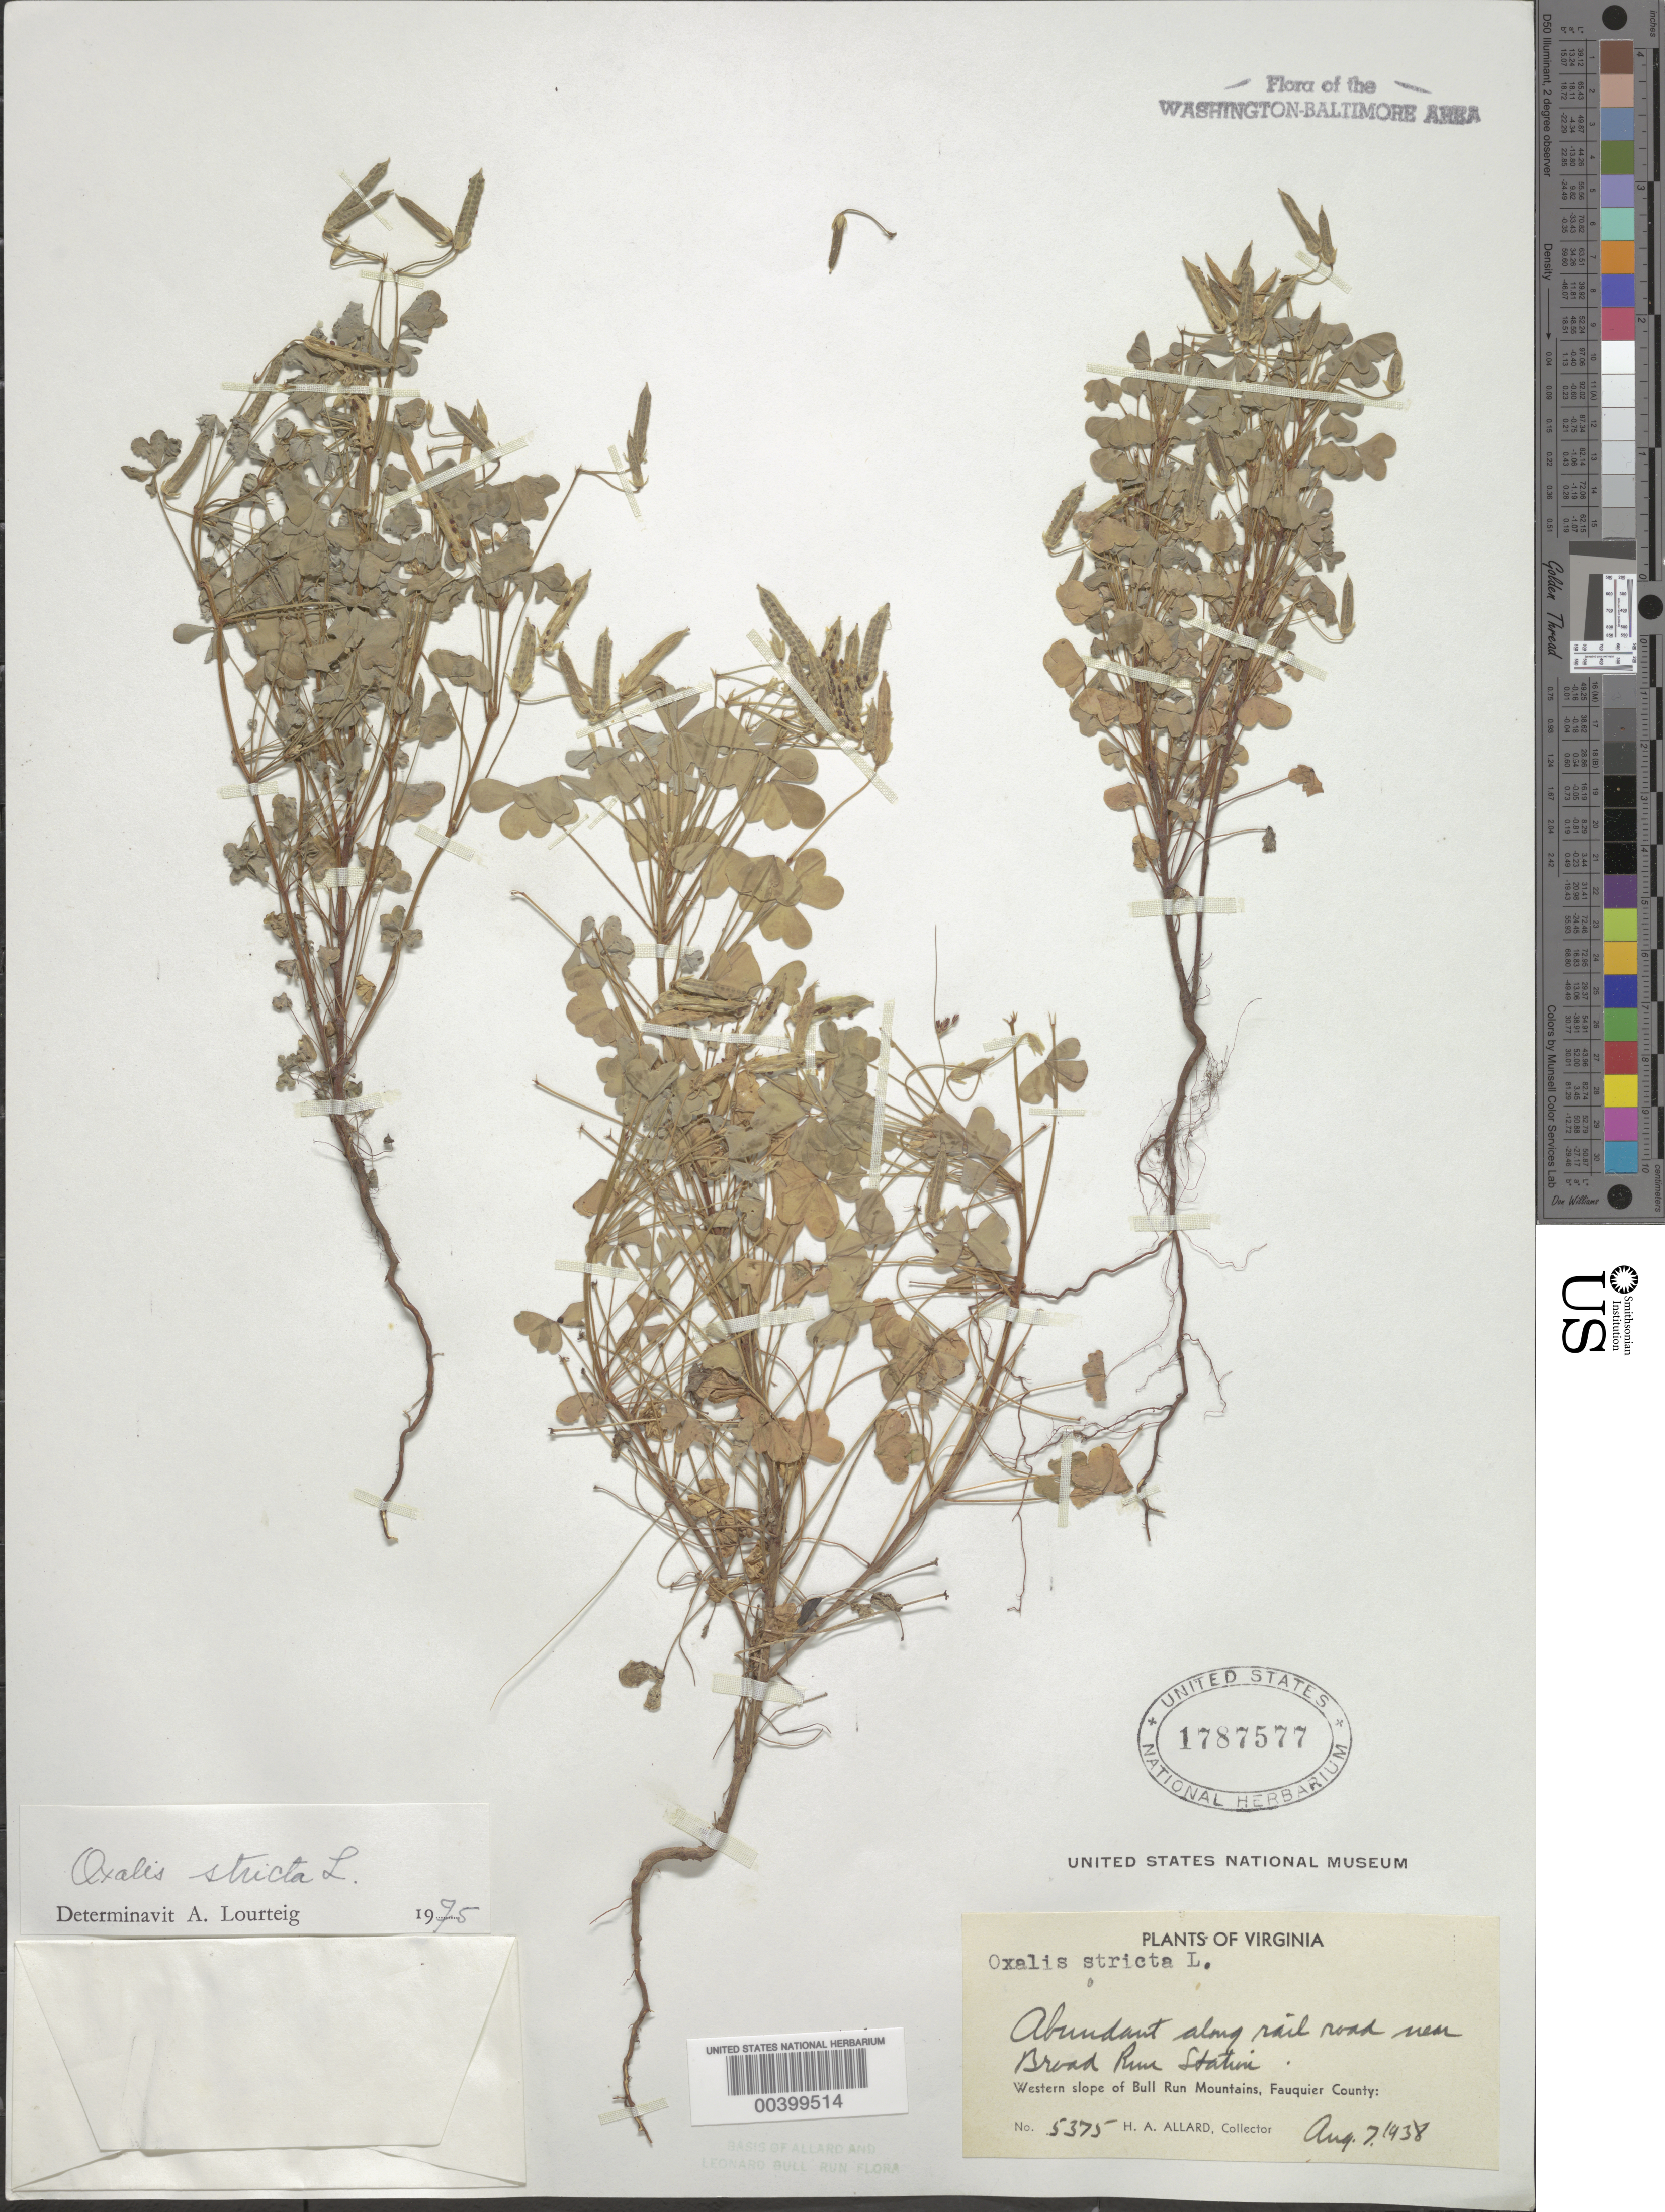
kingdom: Plantae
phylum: Tracheophyta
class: Magnoliopsida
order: Oxalidales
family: Oxalidaceae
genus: Oxalis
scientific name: Oxalis stricta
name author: L.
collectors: H. A. Allard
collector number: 5375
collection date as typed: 07 Aug 1938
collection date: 1938-08-07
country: United States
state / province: Virginia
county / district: Fauquier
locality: Broad Run Station vicinity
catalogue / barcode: US 1787577